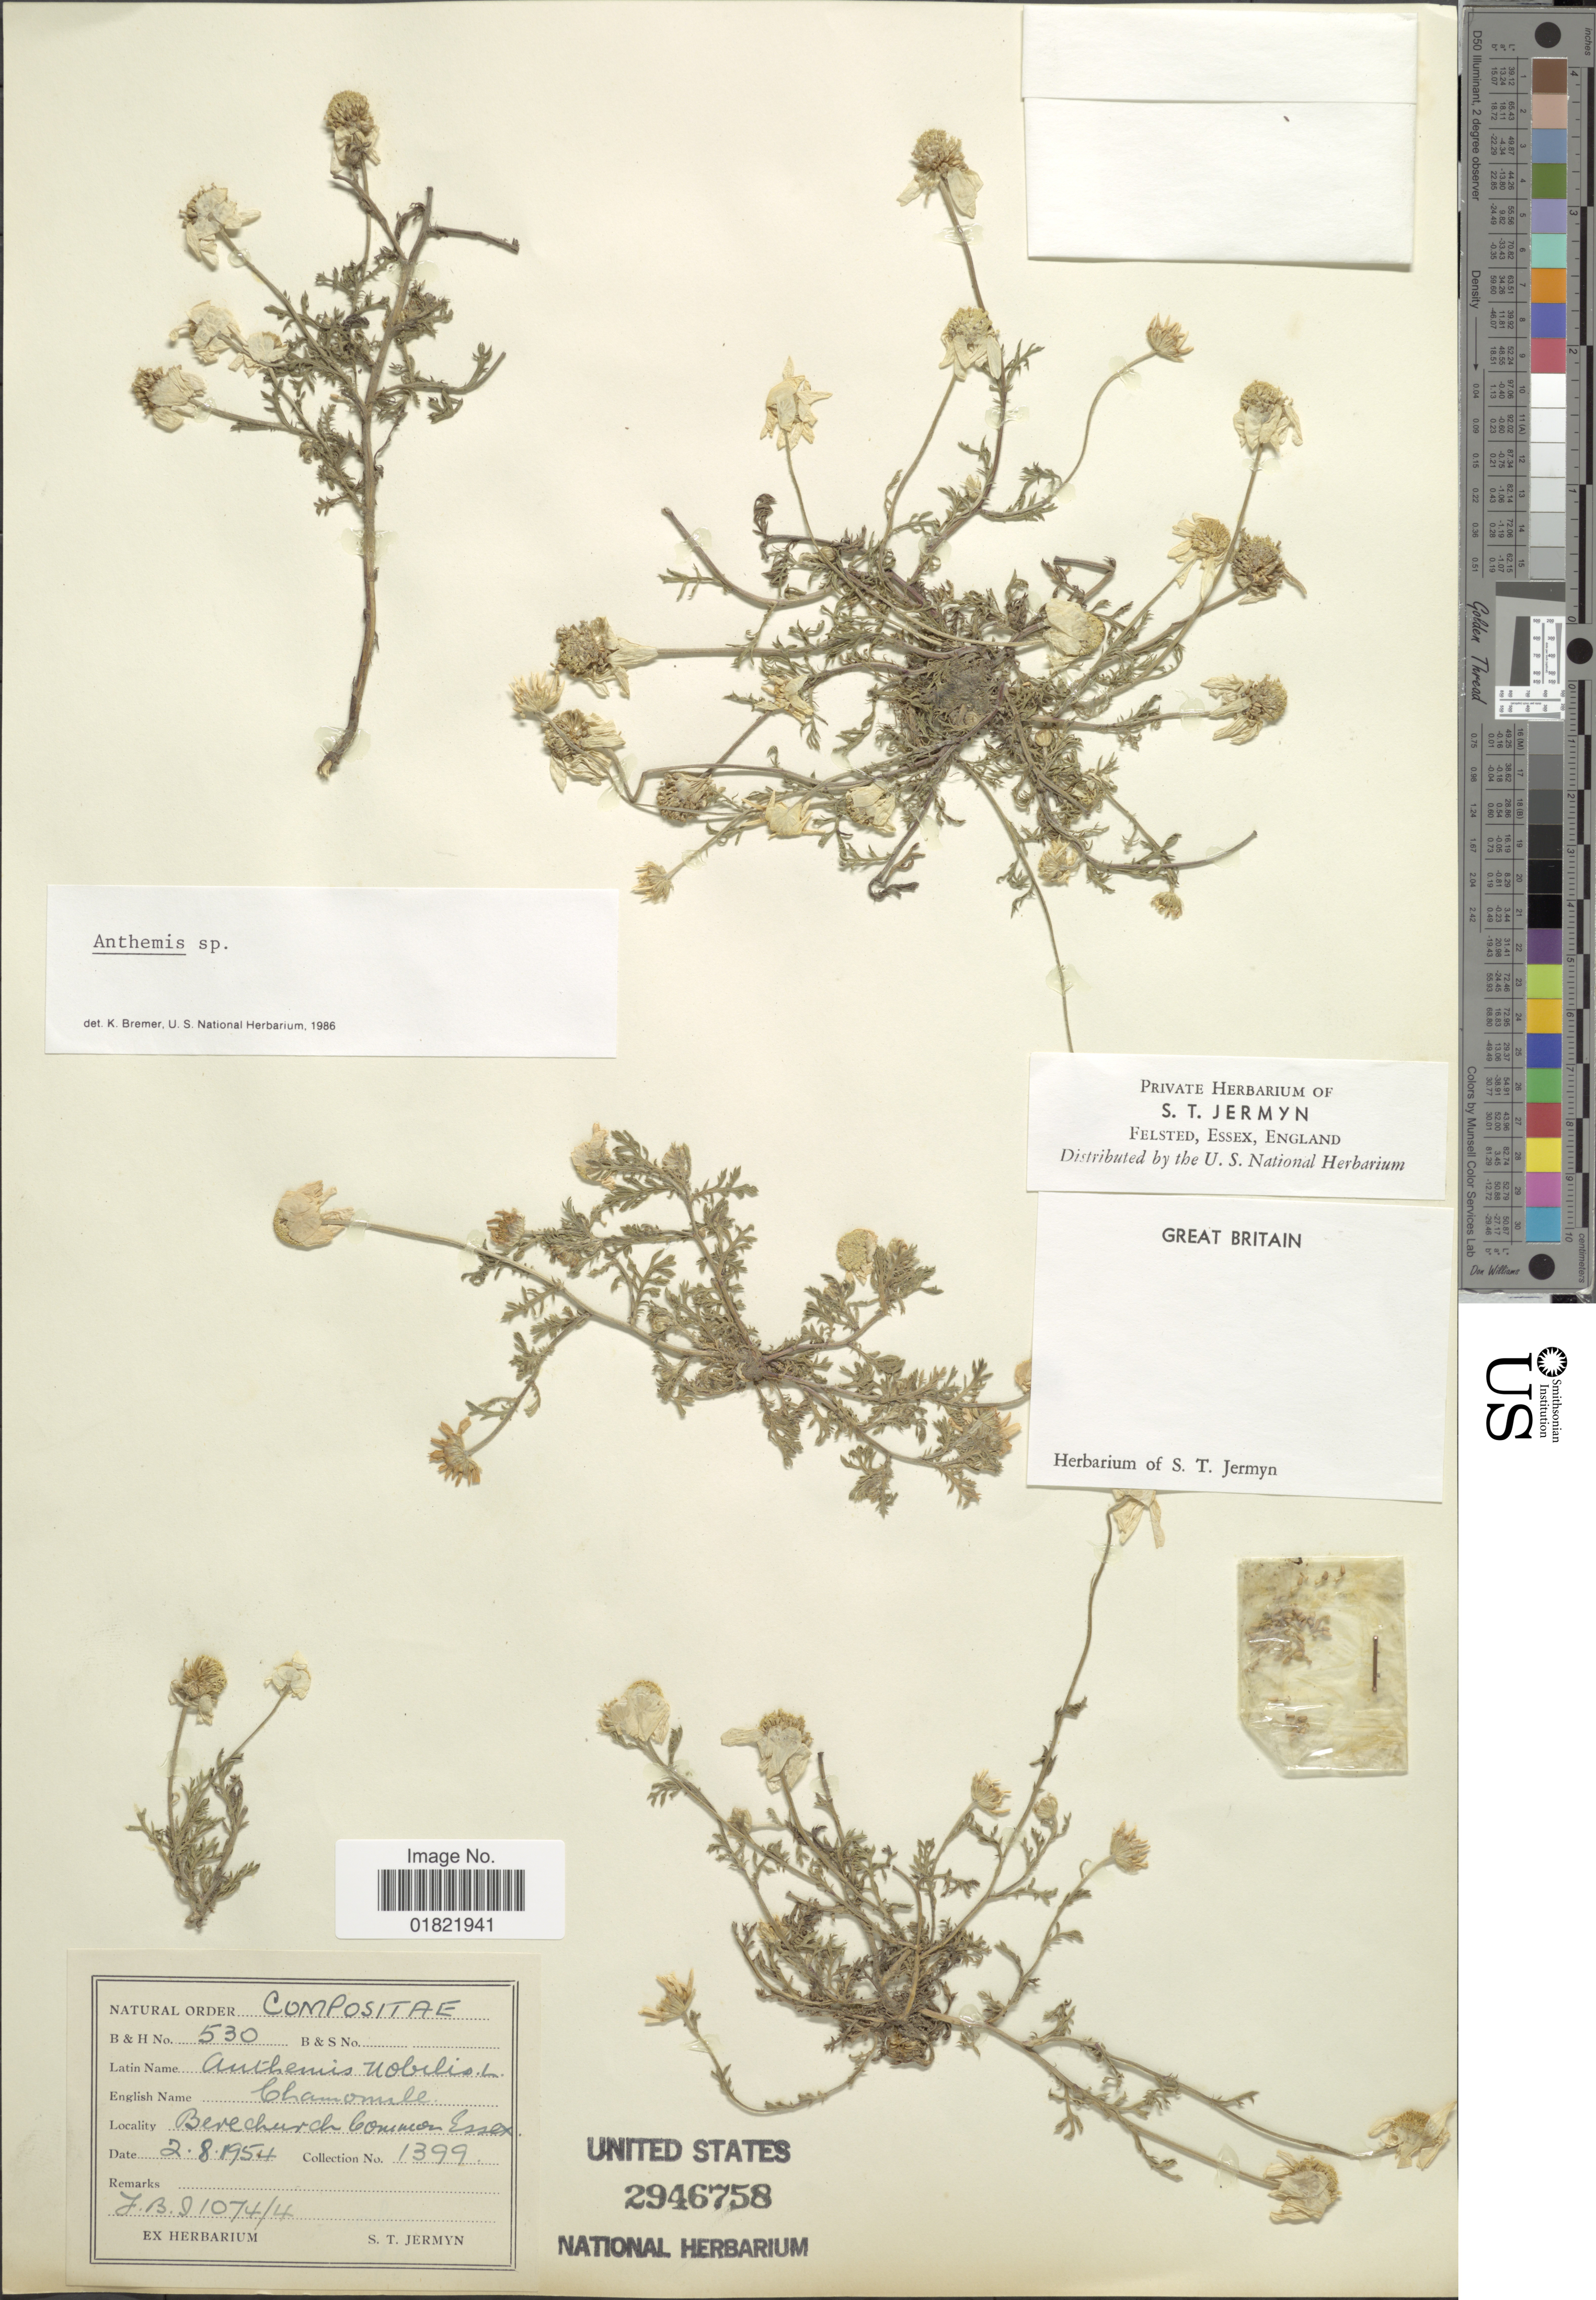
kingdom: Plantae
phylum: Tracheophyta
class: Magnoliopsida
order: Asterales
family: Asteraceae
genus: Anthemis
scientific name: Anthemis sp.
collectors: S. Jermyn (herbarium)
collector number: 1399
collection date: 1954-08-02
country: United Kingdom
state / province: England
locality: Great Britain, Berechurch Common Essex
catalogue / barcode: US 2946758